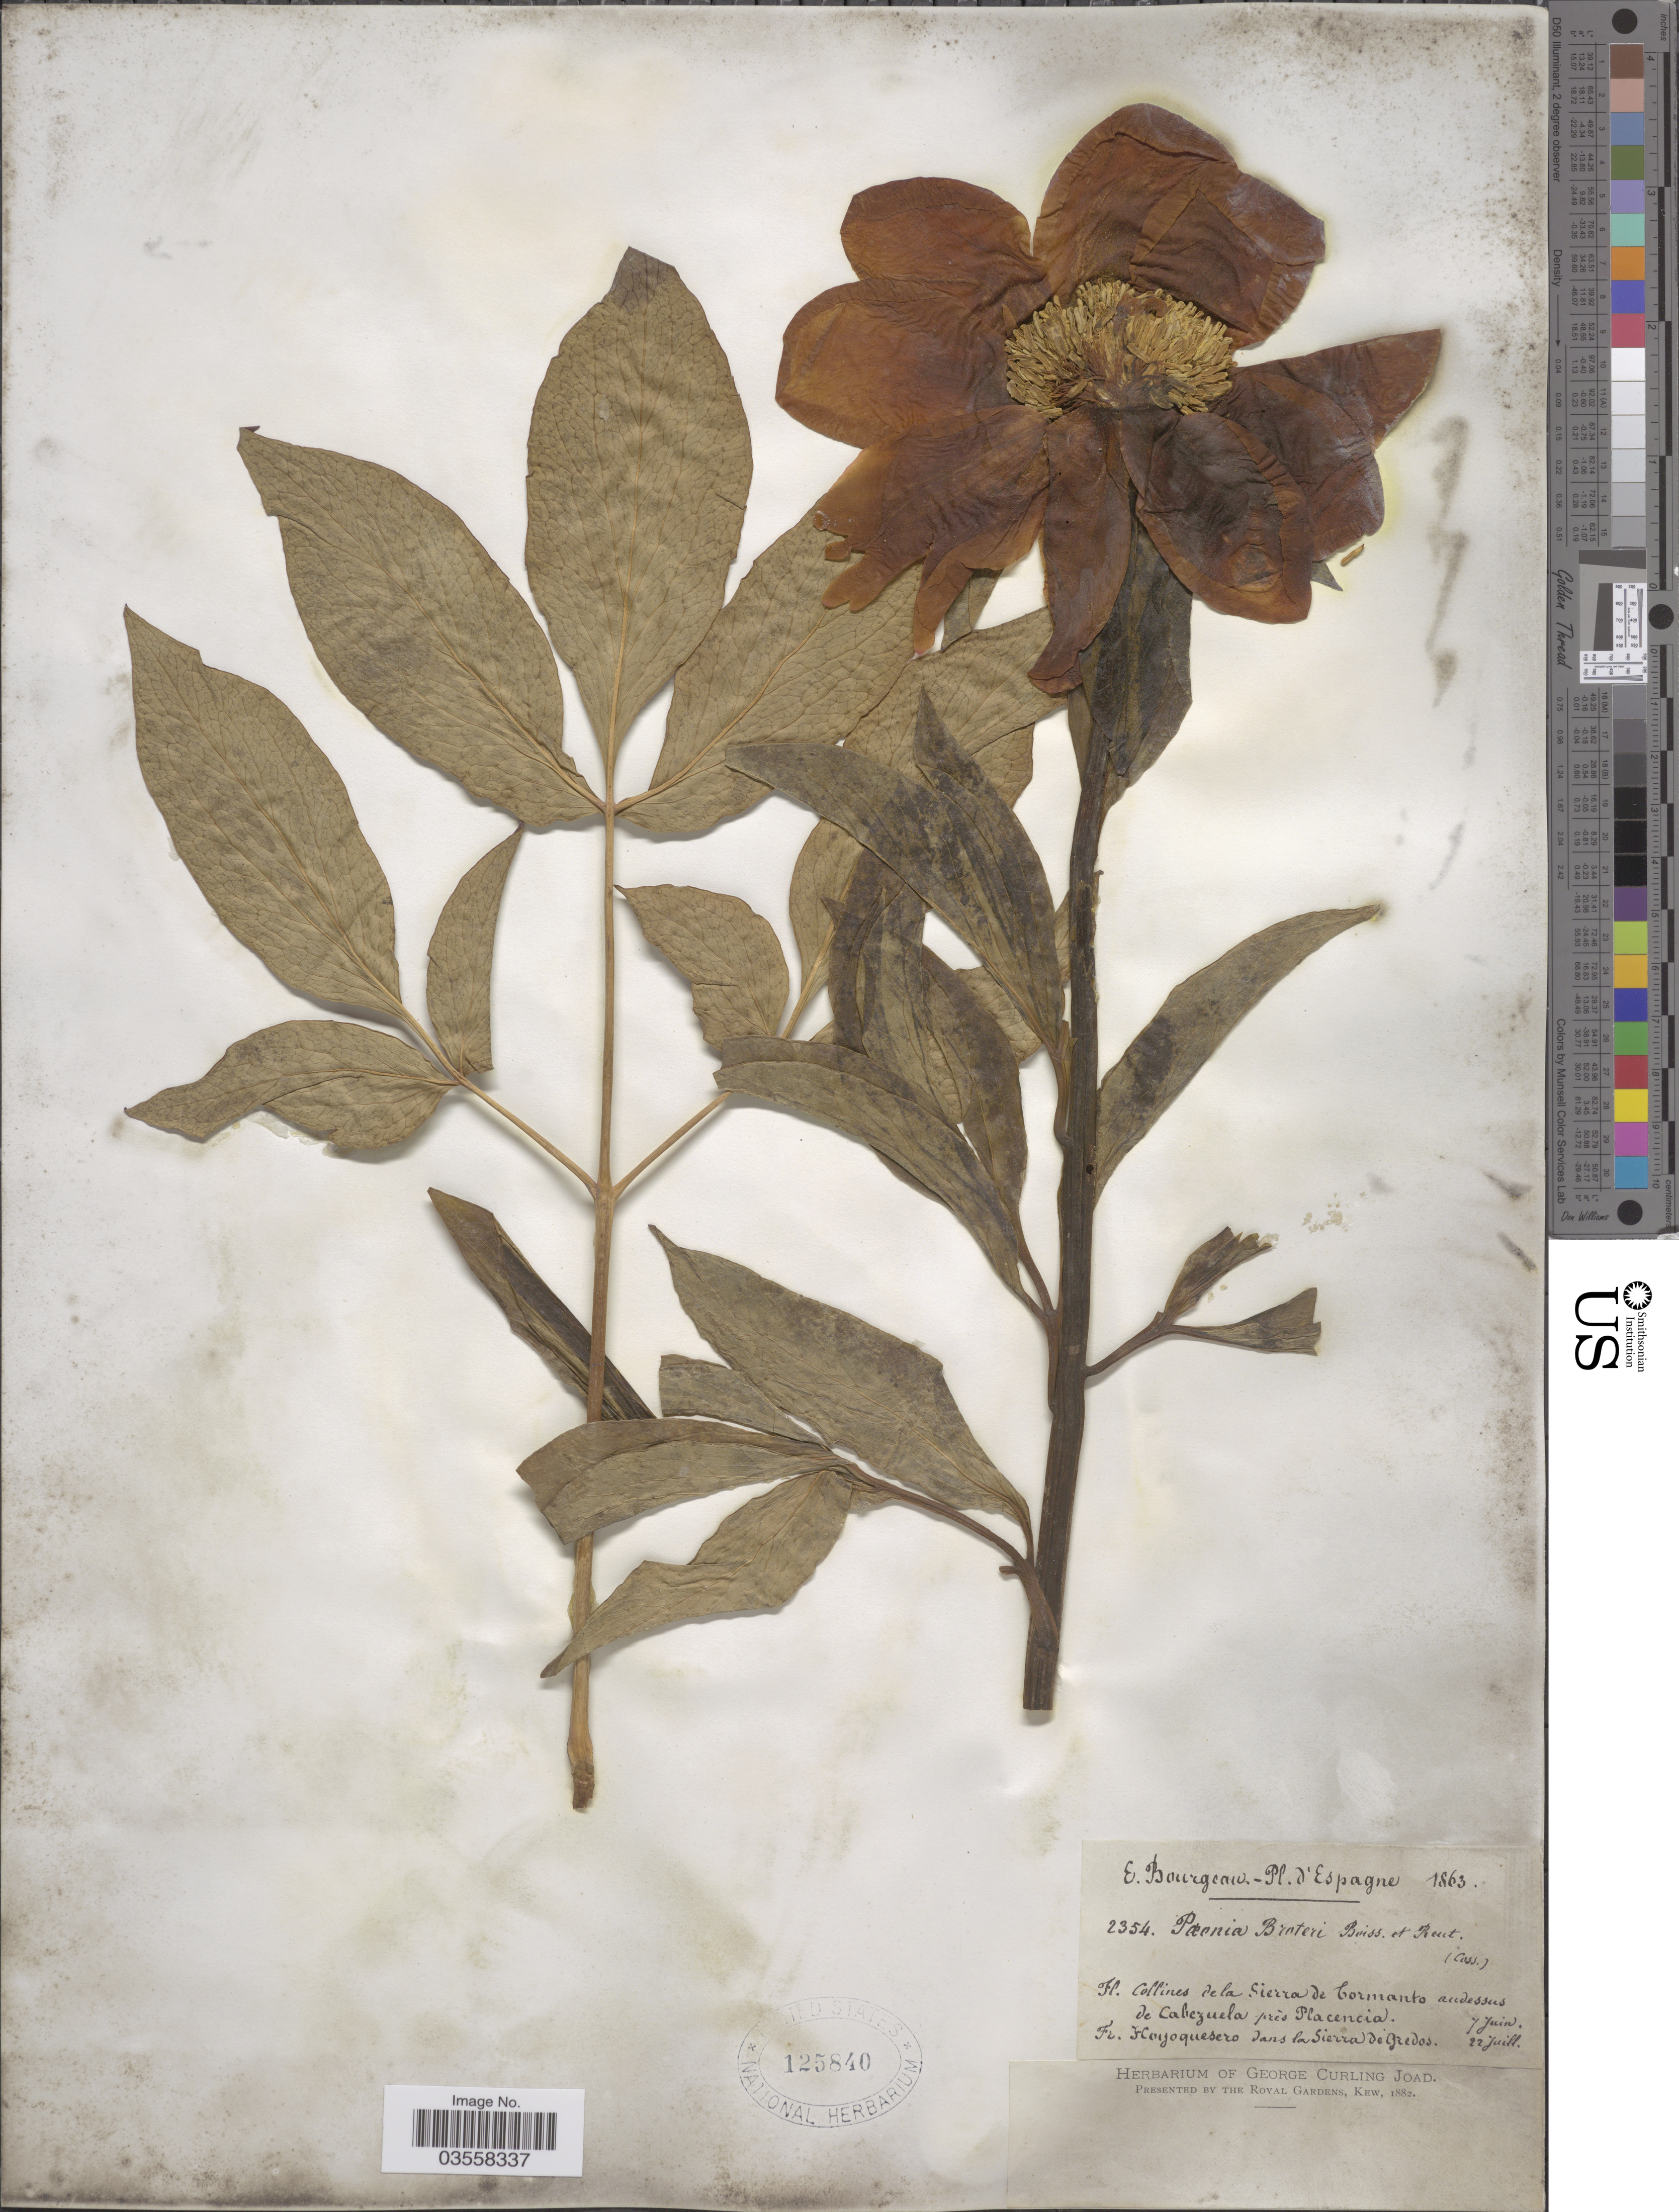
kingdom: Plantae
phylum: Tracheophyta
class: Magnoliopsida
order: Saxifragales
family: Paeoniaceae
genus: Paeonia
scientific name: Paeonia broteri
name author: Boiss. & Reut.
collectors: E. Bourgeau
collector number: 2354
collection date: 1863-06-07/1863-07-22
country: Spain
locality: D'Espagne. Collines de la Sierra de Cormanto andessus de Cabezuela près Placenia. Hoyoquesero dans la Sierra de Gredos.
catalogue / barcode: US 125840